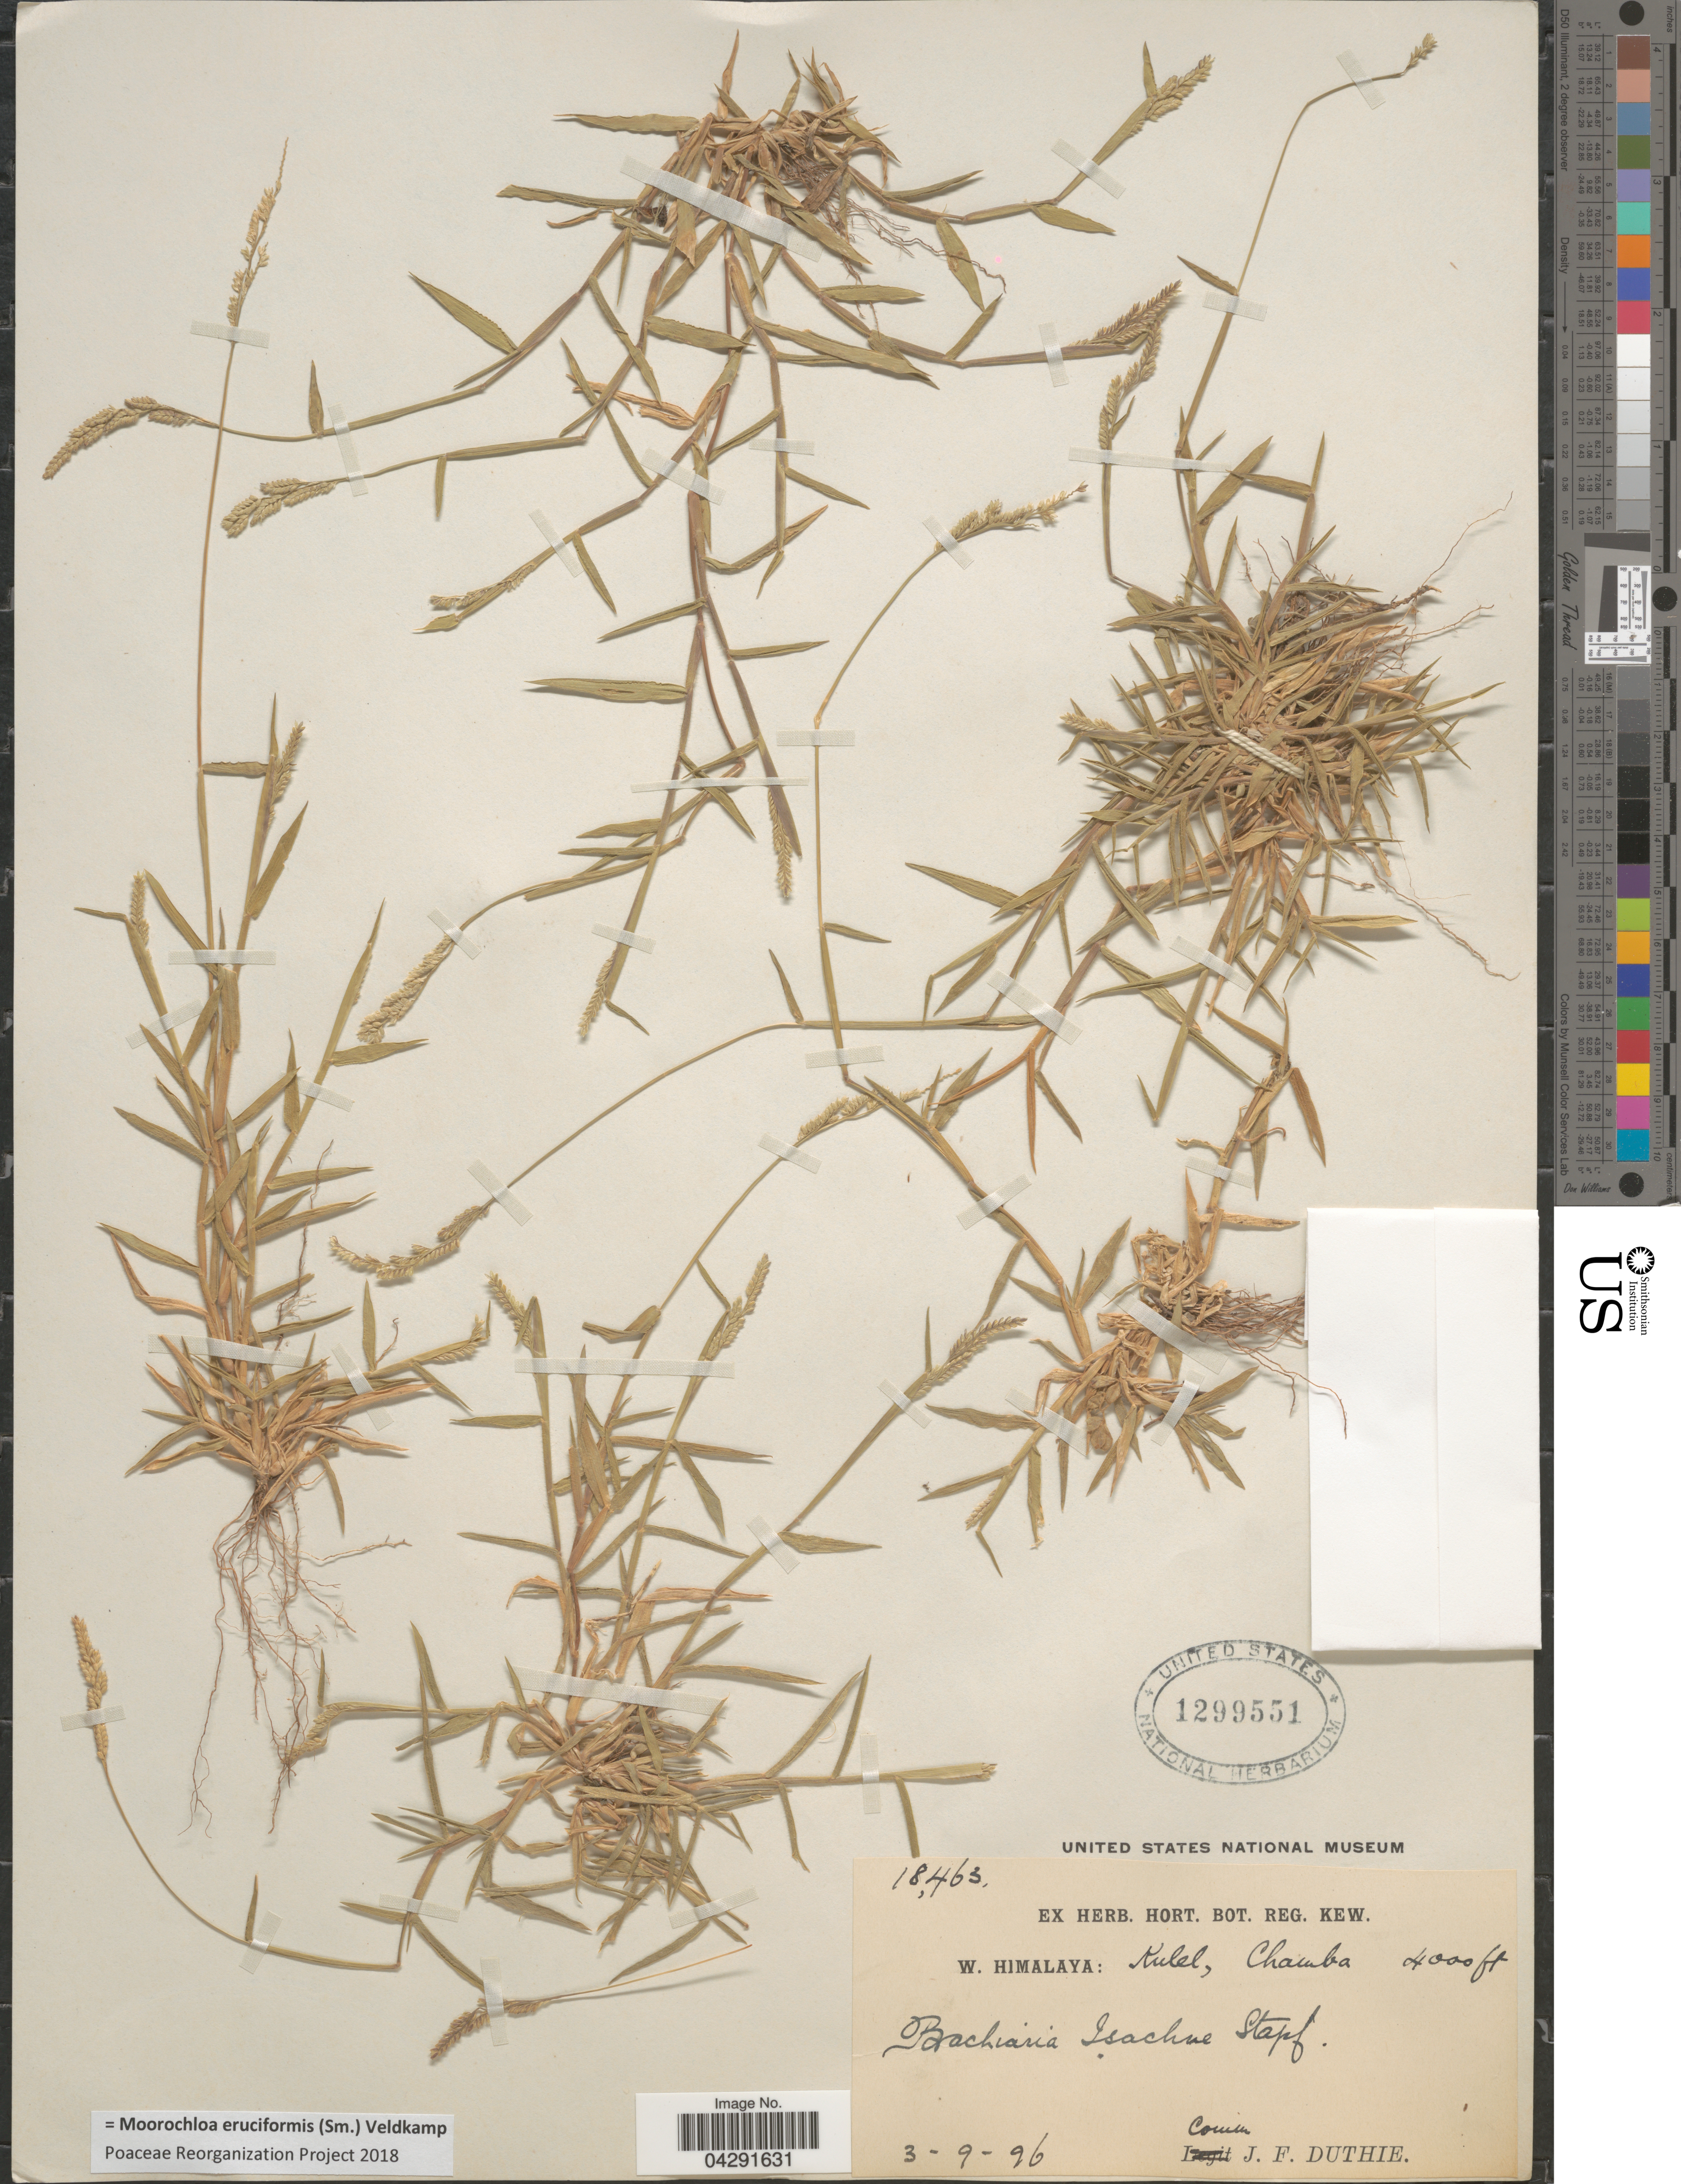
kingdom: Plantae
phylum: Tracheophyta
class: Liliopsida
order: Poales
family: Poaceae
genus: Moorochloa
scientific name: Moorochloa eruciformis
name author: (Sm.) Veldkamp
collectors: Ex herb. Hort. Bot. Reg. Kew.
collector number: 18463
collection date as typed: Transcribed d/m/y: 3/9/26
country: India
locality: W. Himalaya: Kulel, Chamba.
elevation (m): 1219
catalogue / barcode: US 1299551